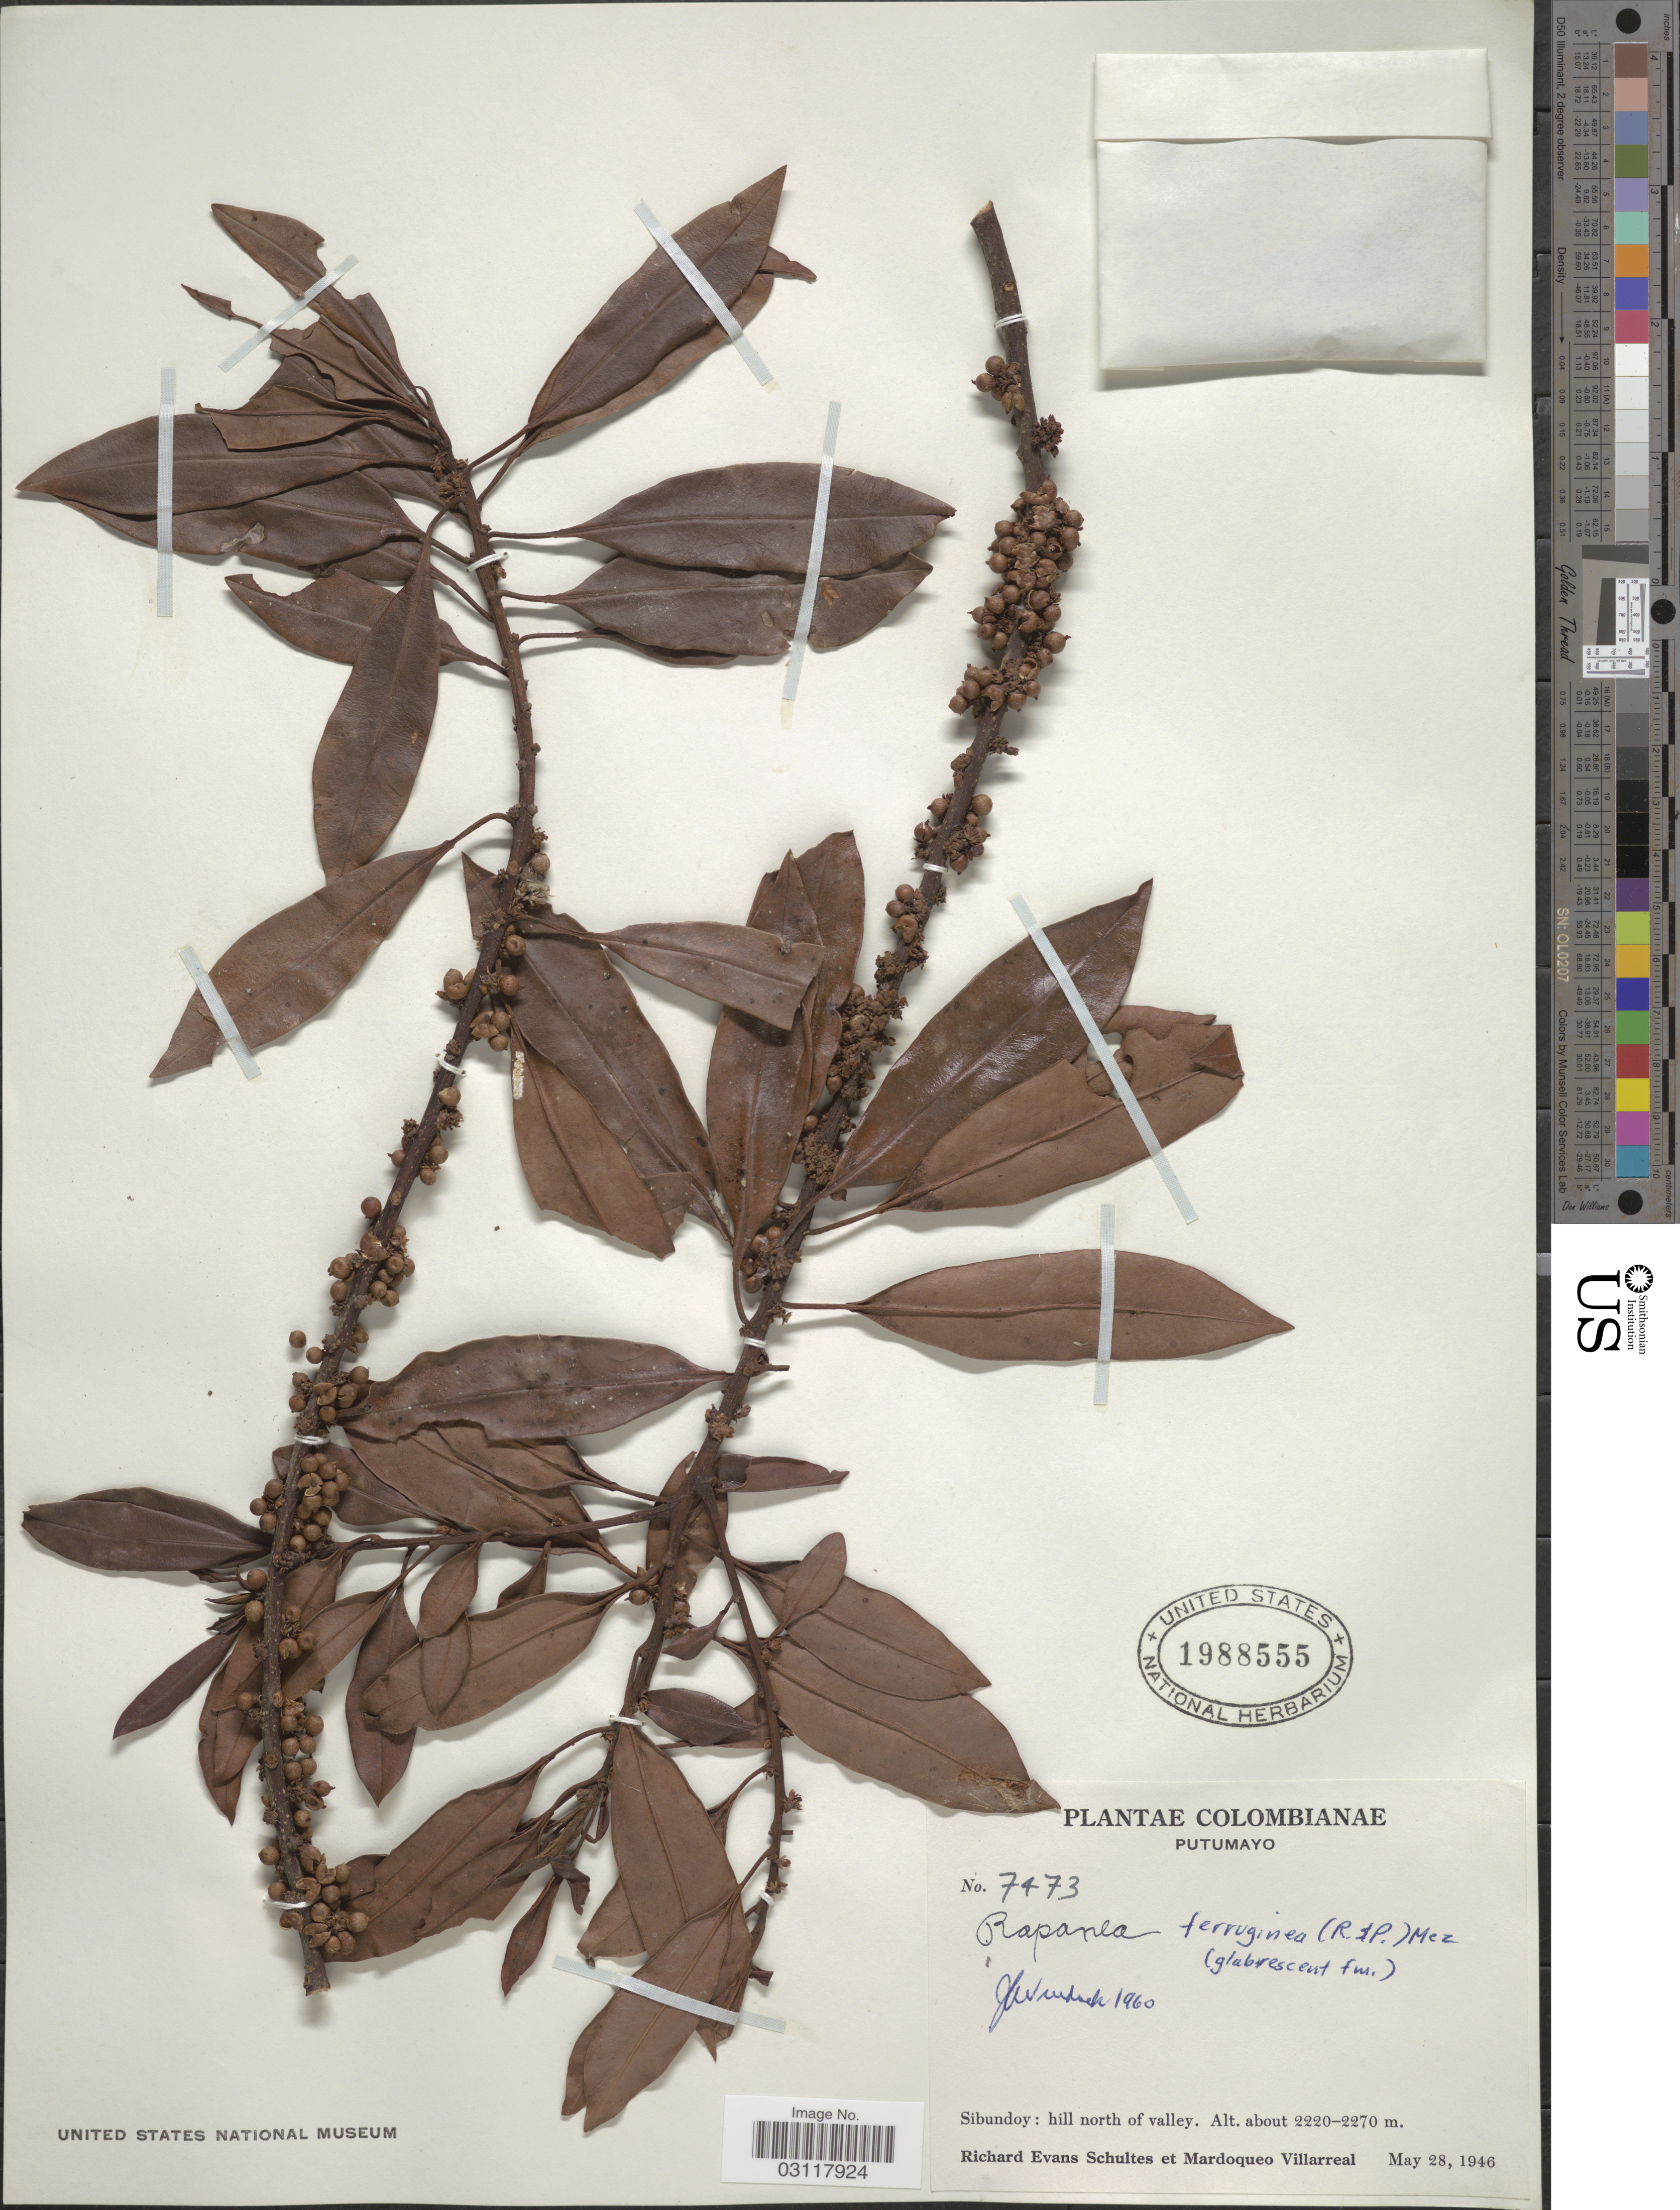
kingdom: Plantae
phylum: Tracheophyta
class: Magnoliopsida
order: Ericales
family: Primulaceae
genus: Rapanea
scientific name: Rapanea ferruginea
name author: (Ruiz & Pav.) Mez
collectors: R. E. Schultes & M. Villareal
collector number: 7473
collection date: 1946-05-28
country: Colombia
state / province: Putumayo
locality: Sibundoy: hill north of valley.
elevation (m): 2220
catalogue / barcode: US 1988555